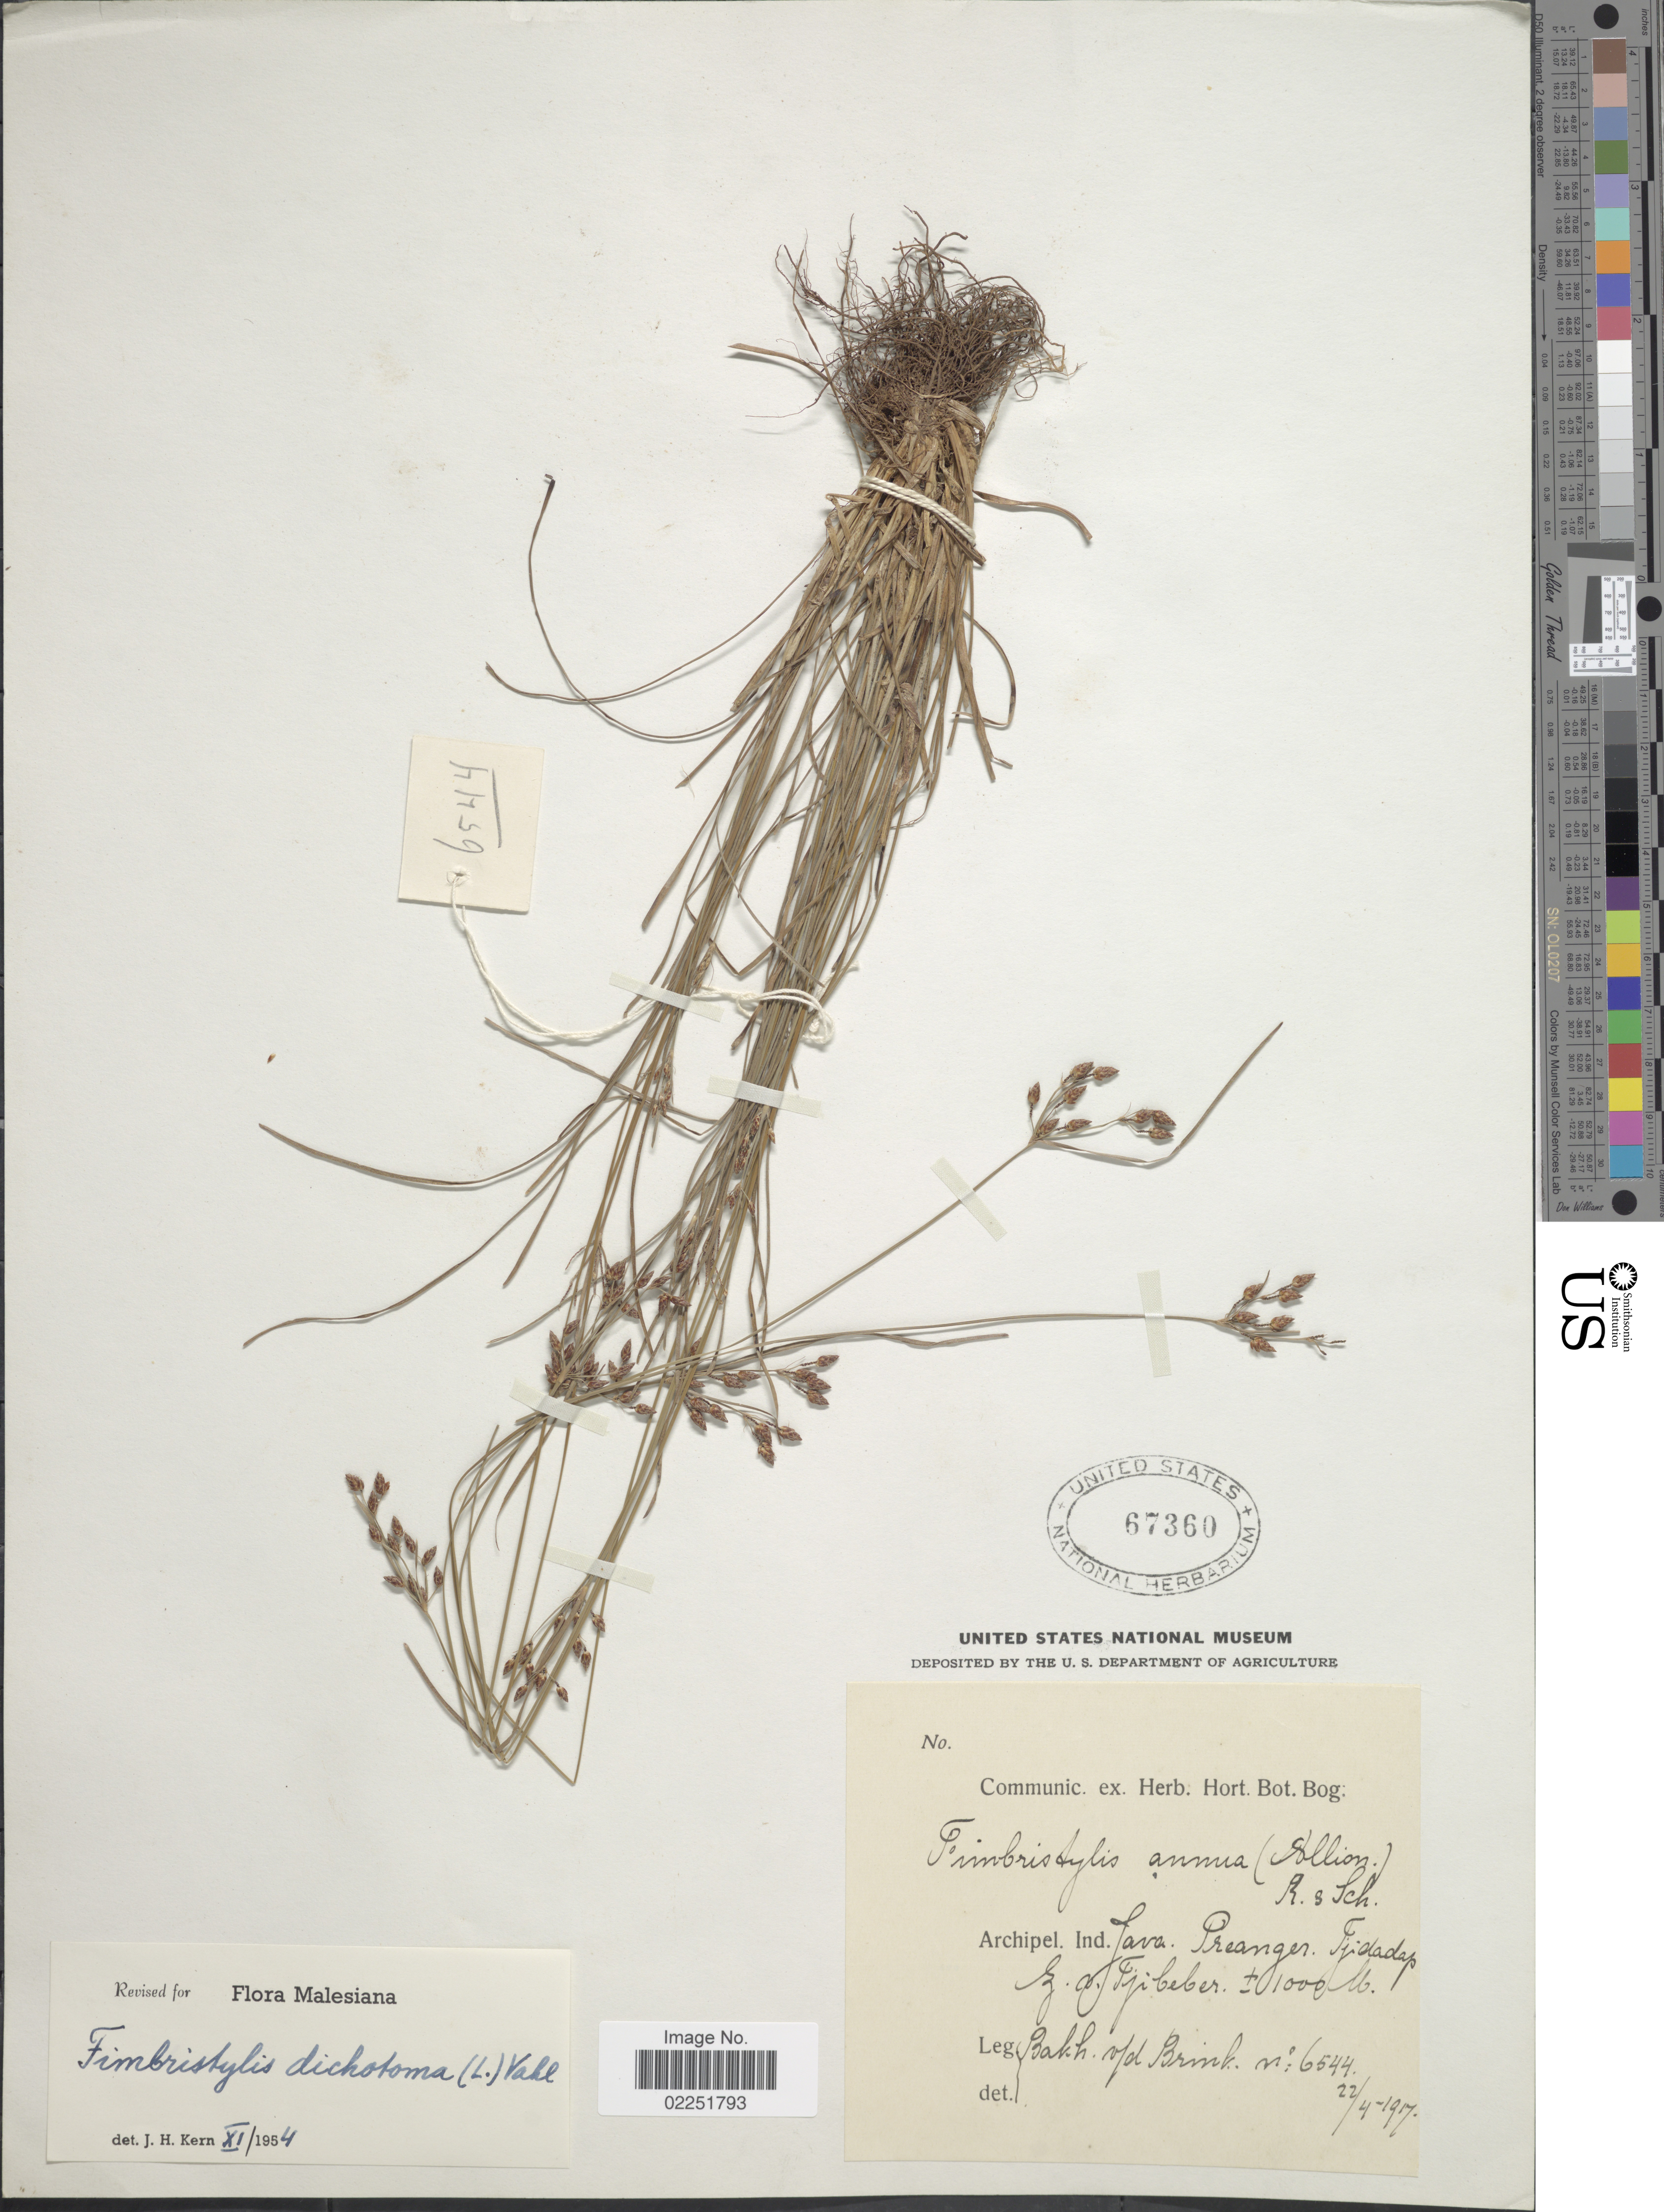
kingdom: Plantae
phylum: Tracheophyta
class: Liliopsida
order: Poales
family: Cyperaceae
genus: Fimbristylis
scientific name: Fimbristylis dichotoma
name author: (L.) Vahl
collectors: R. C. Bakhuizen van den Brink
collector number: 6544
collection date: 1917-04-22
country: Indonesia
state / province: Java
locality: Preanger, Tjidadap, Z. A. Tjibeber [interpreted]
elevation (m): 1000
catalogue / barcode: US 67360